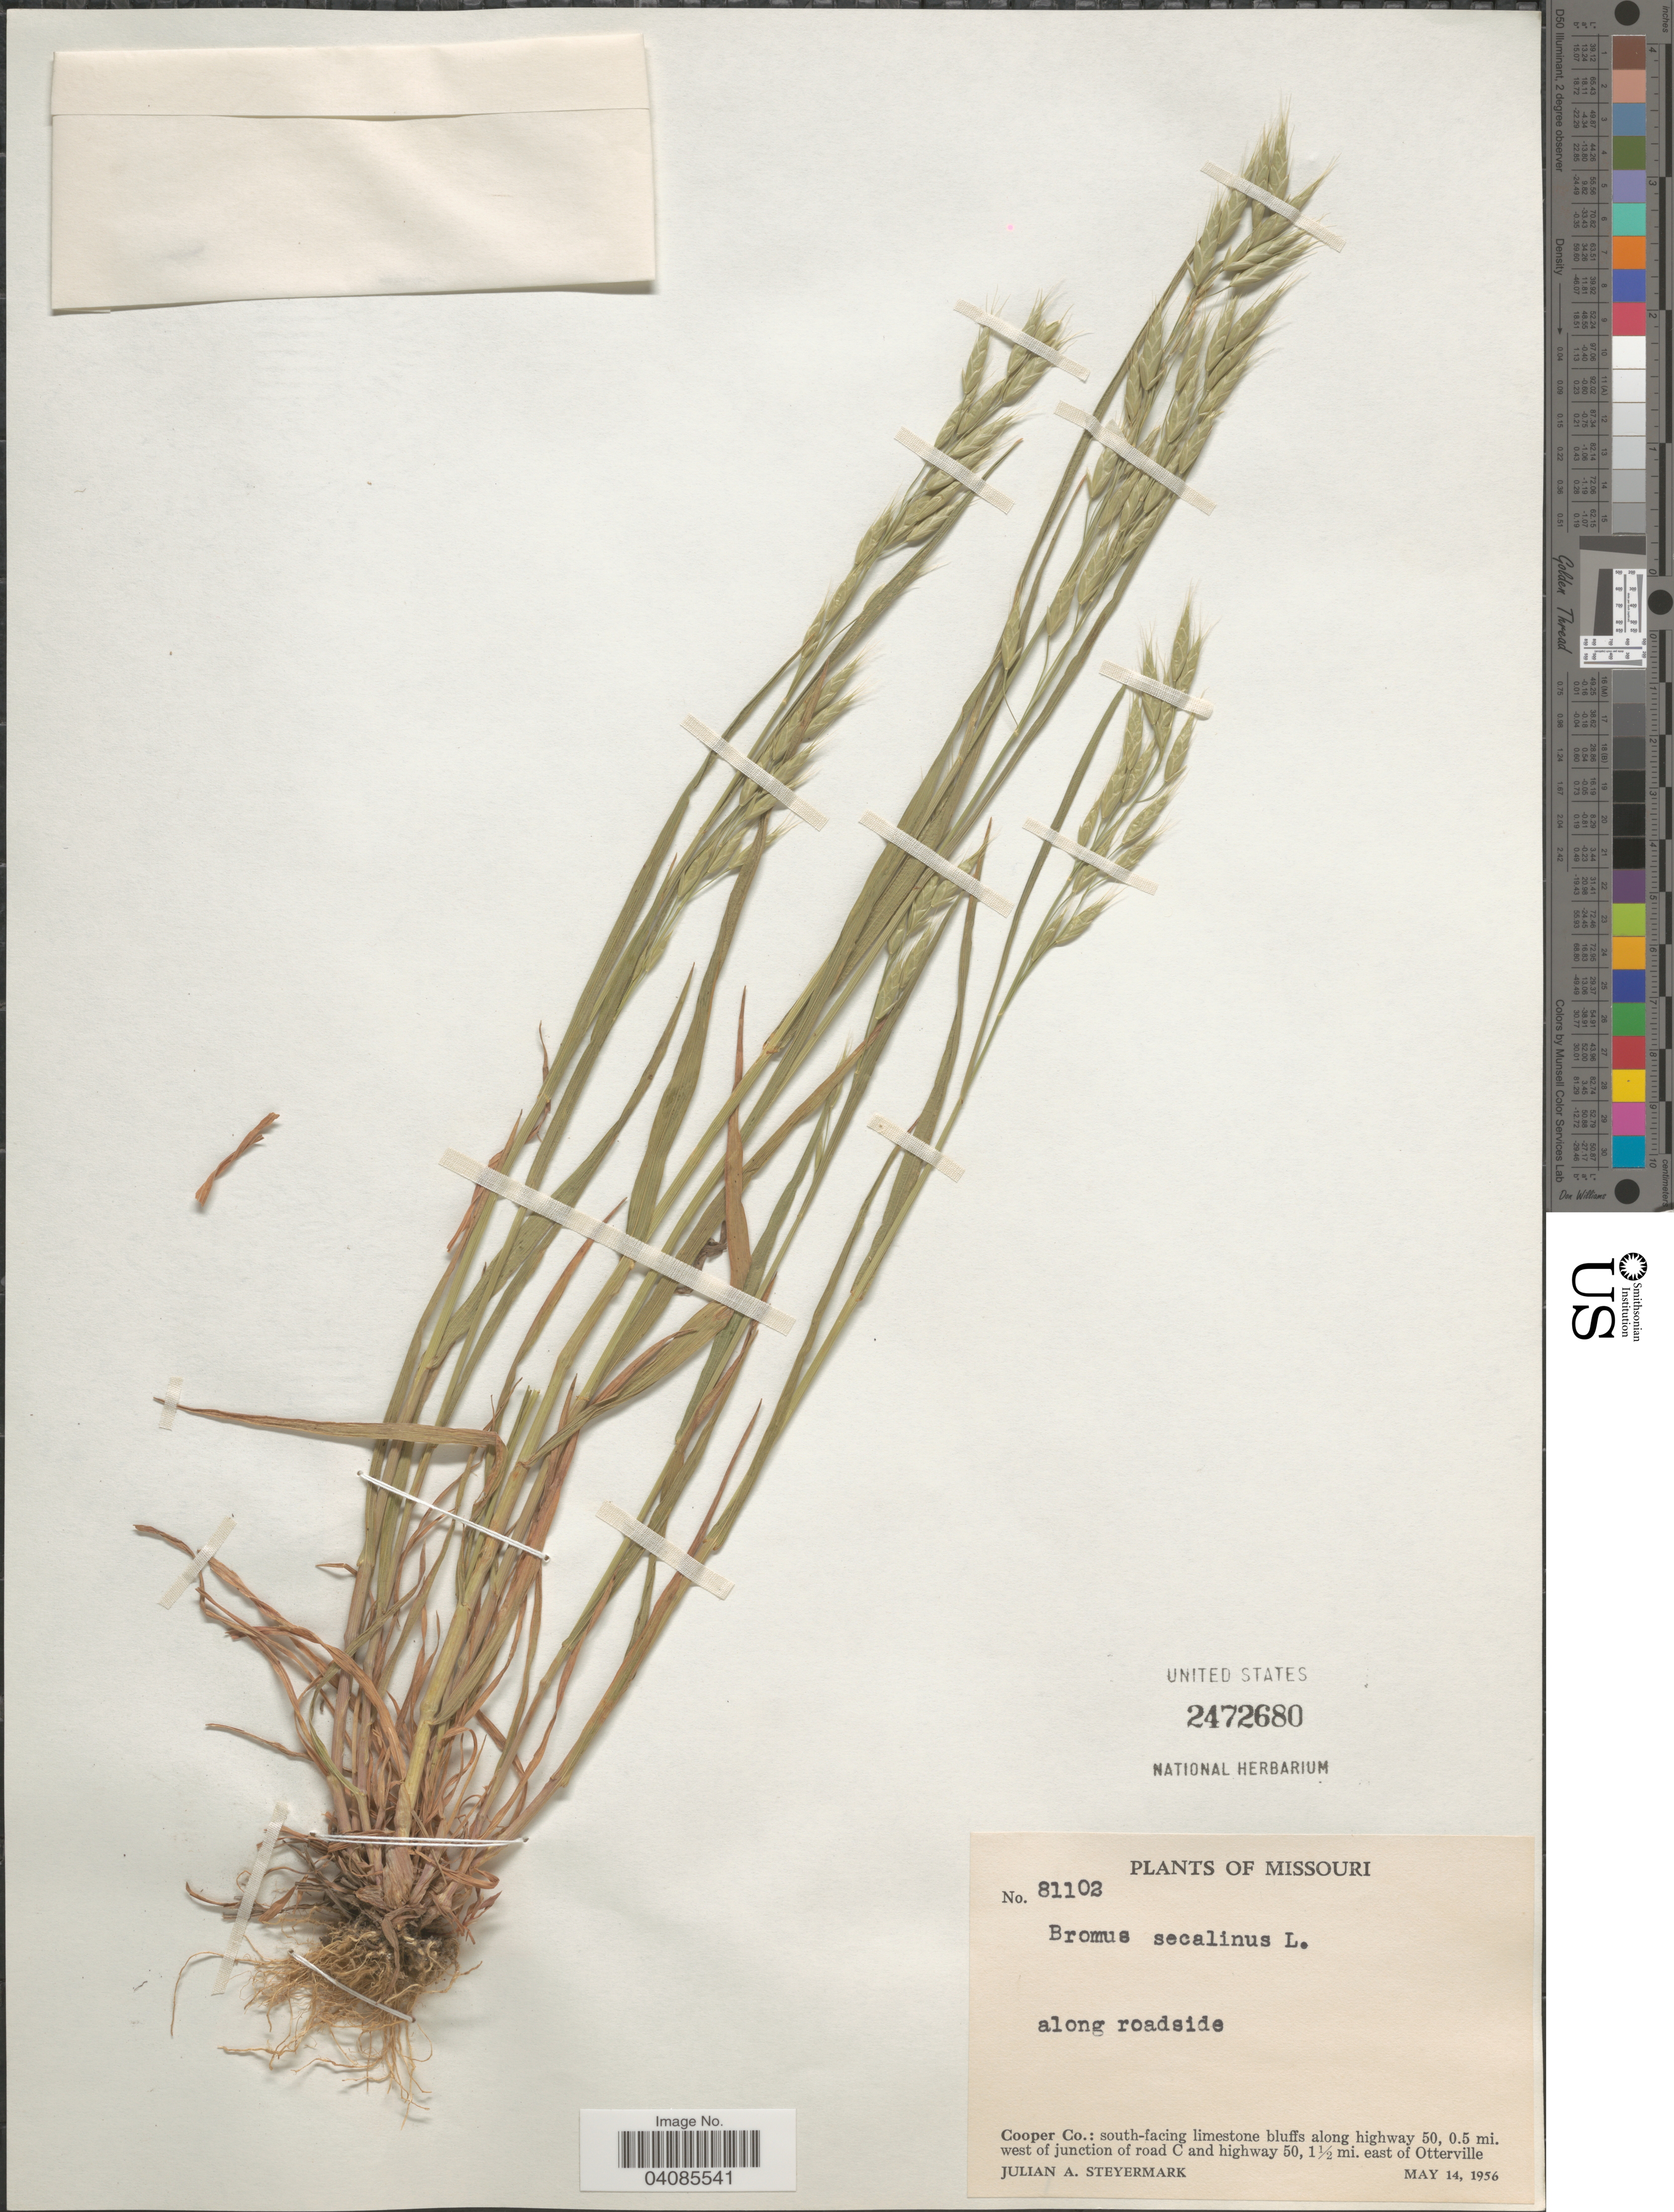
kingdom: Plantae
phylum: Tracheophyta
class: Liliopsida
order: Poales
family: Poaceae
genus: Bromus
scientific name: Bromus secalinus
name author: L.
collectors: J. Steyermark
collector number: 81102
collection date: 1956-05-14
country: United States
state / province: Missouri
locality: Along roadside. Cooper Co.: south-facing limestone bluffs along highway 50, 0.5 mi. west of junction of road C and highway 50, 1½ mi. east of Otterville.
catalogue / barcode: US 2472680